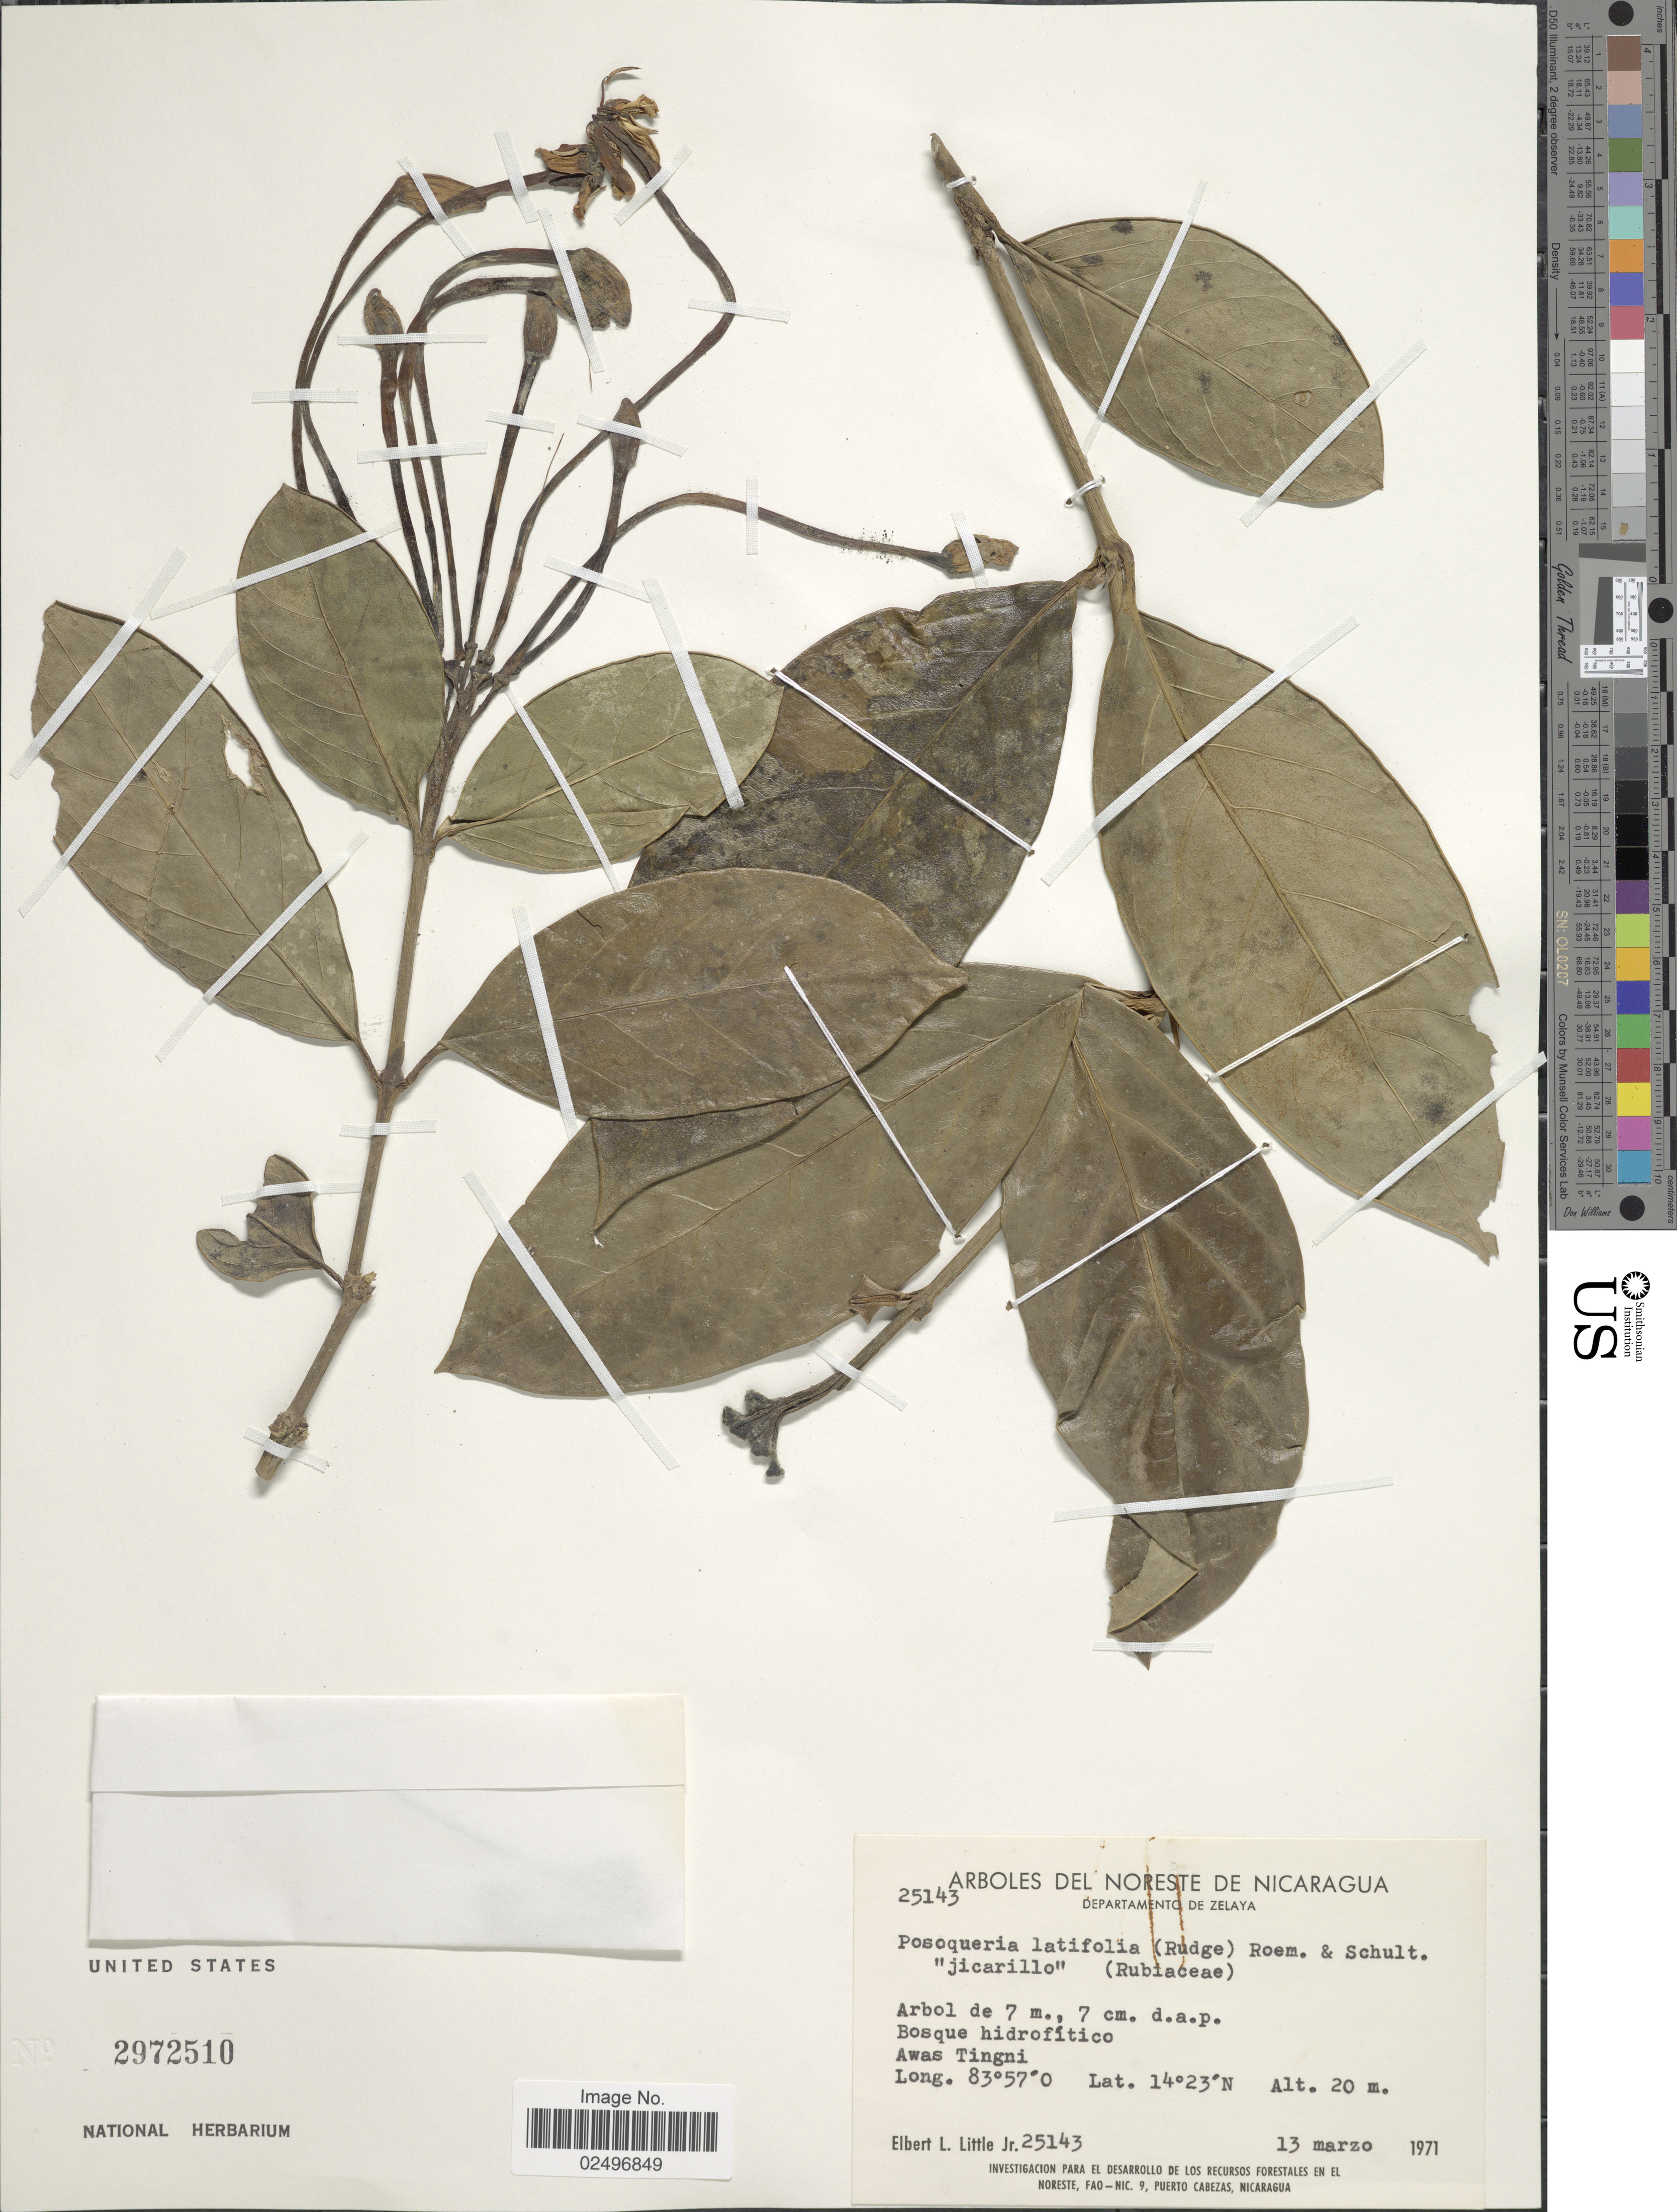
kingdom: Plantae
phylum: Tracheophyta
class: Magnoliopsida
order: Gentianales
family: Rubiaceae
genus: Posoqueria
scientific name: Posoqueria latifolia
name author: (Rudge) Roem. & Schult.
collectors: E. L. Little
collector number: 25143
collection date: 1971-03-13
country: Nicaragua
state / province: Atlantico Norte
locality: Arboles Del Noreste de Nicaragua, Departamento de Zelaya, Bosque hidrofitico, Awas Tingni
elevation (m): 20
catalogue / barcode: US 2972510